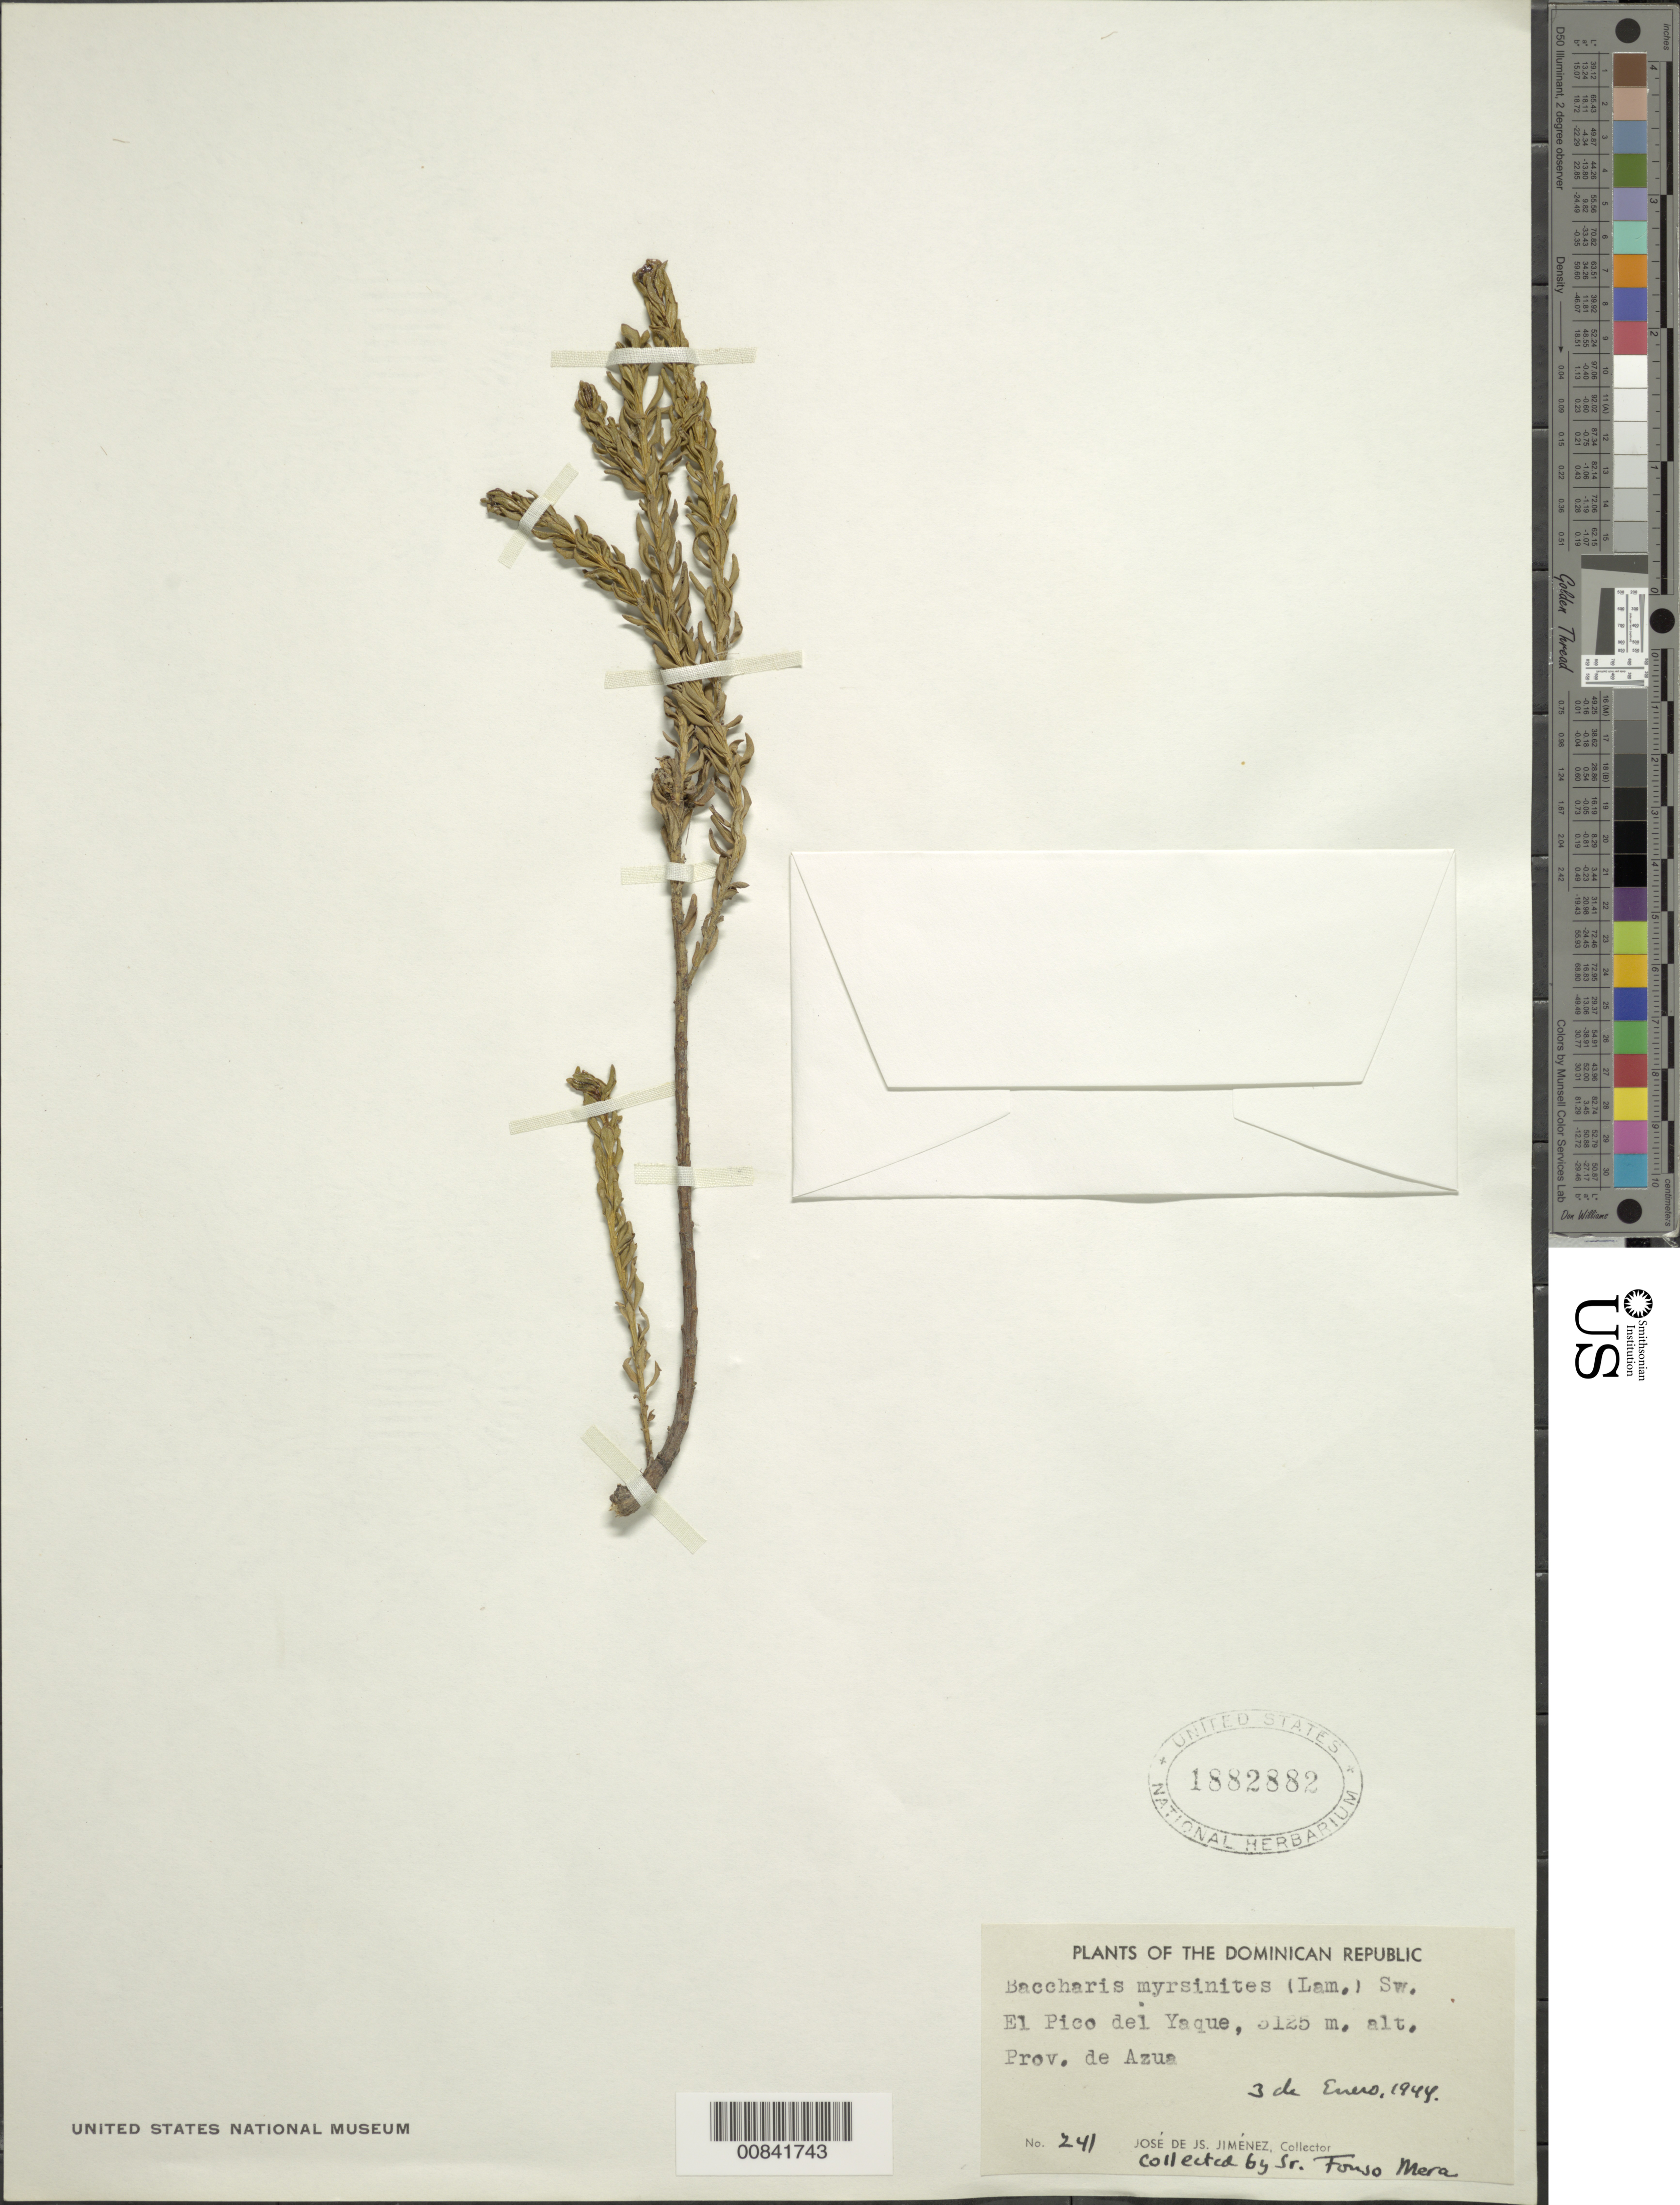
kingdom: Plantae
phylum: Tracheophyta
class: Magnoliopsida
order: Asterales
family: Asteraceae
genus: Baccharis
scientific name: Baccharis mornicola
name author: Urb.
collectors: F. Mera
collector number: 241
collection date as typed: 03 Jan 1944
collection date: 1944-01-03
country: Dominican Republic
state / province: Azua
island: Hispaniola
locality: El Pico del Yaque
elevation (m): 3125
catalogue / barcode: US 1882882